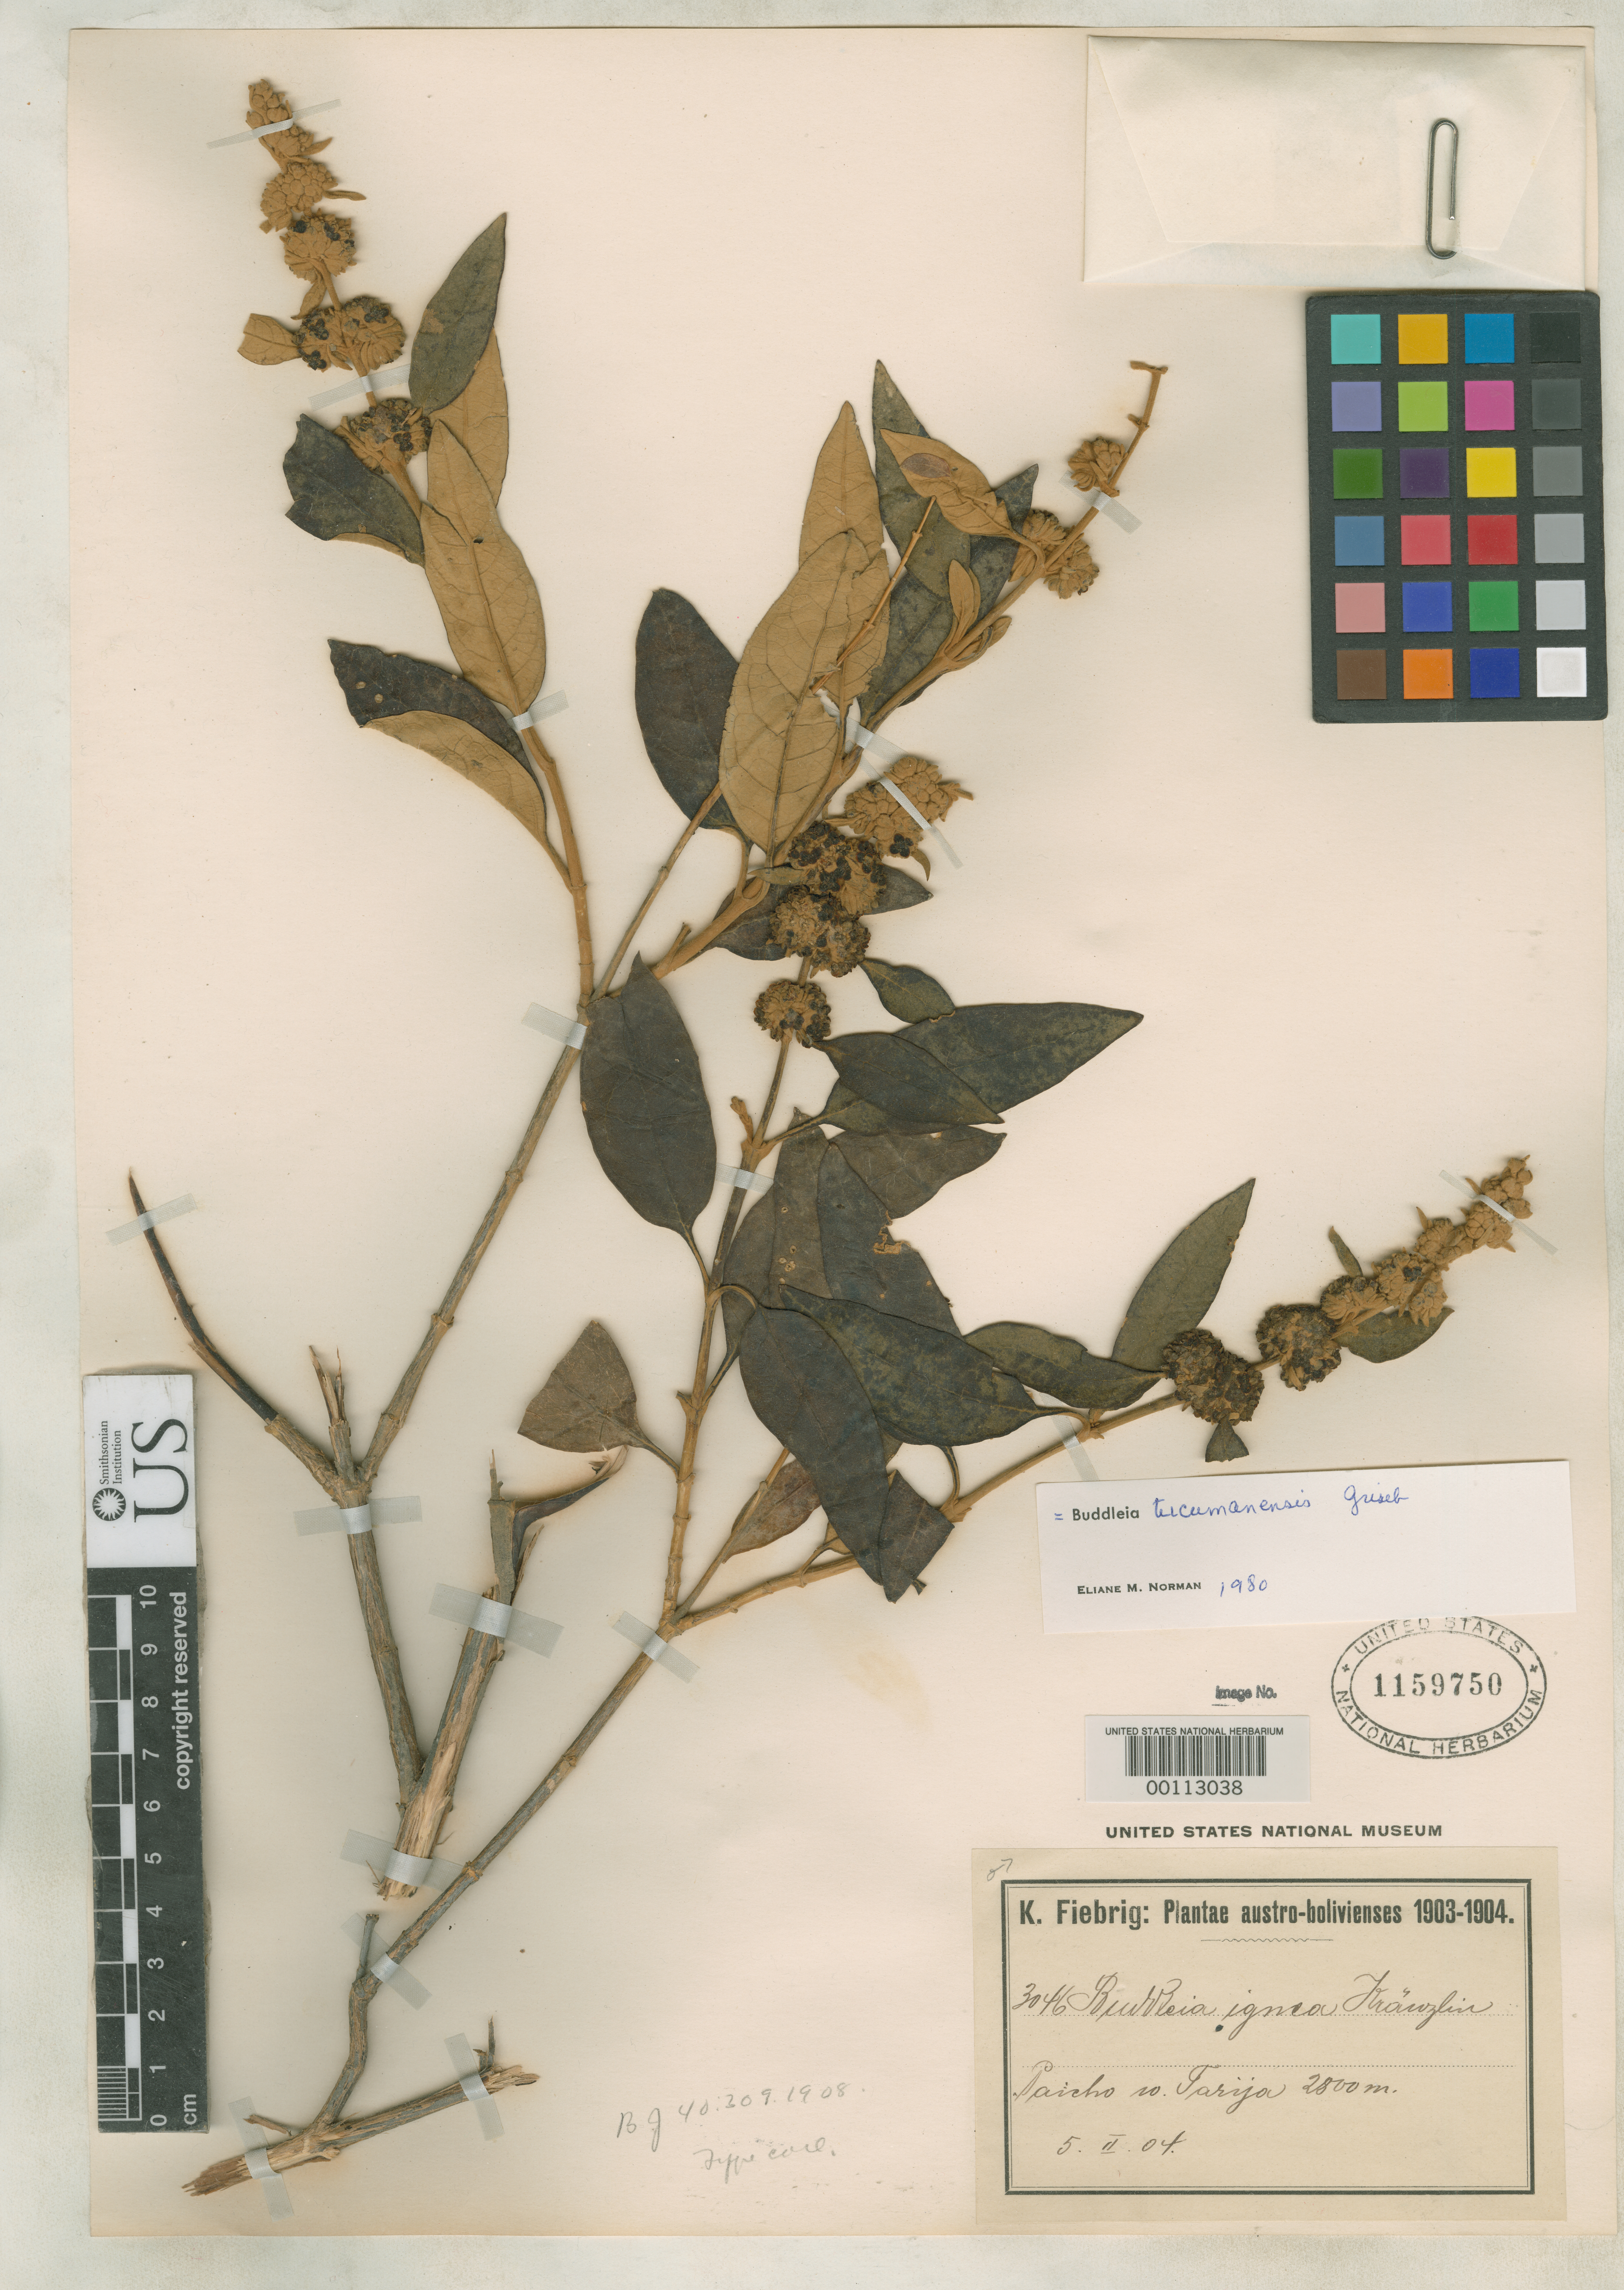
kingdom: Plantae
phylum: Tracheophyta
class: Magnoliopsida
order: Lamiales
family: Scrophulariaceae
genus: Buddleja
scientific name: Buddleja ignea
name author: Kraenzl.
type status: Isotype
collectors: K. Fiebrig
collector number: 3046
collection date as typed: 05 Feb 1904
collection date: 1904-02-05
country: Bolivia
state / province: Tarija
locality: Paicho.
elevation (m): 2800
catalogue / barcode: US 1159750